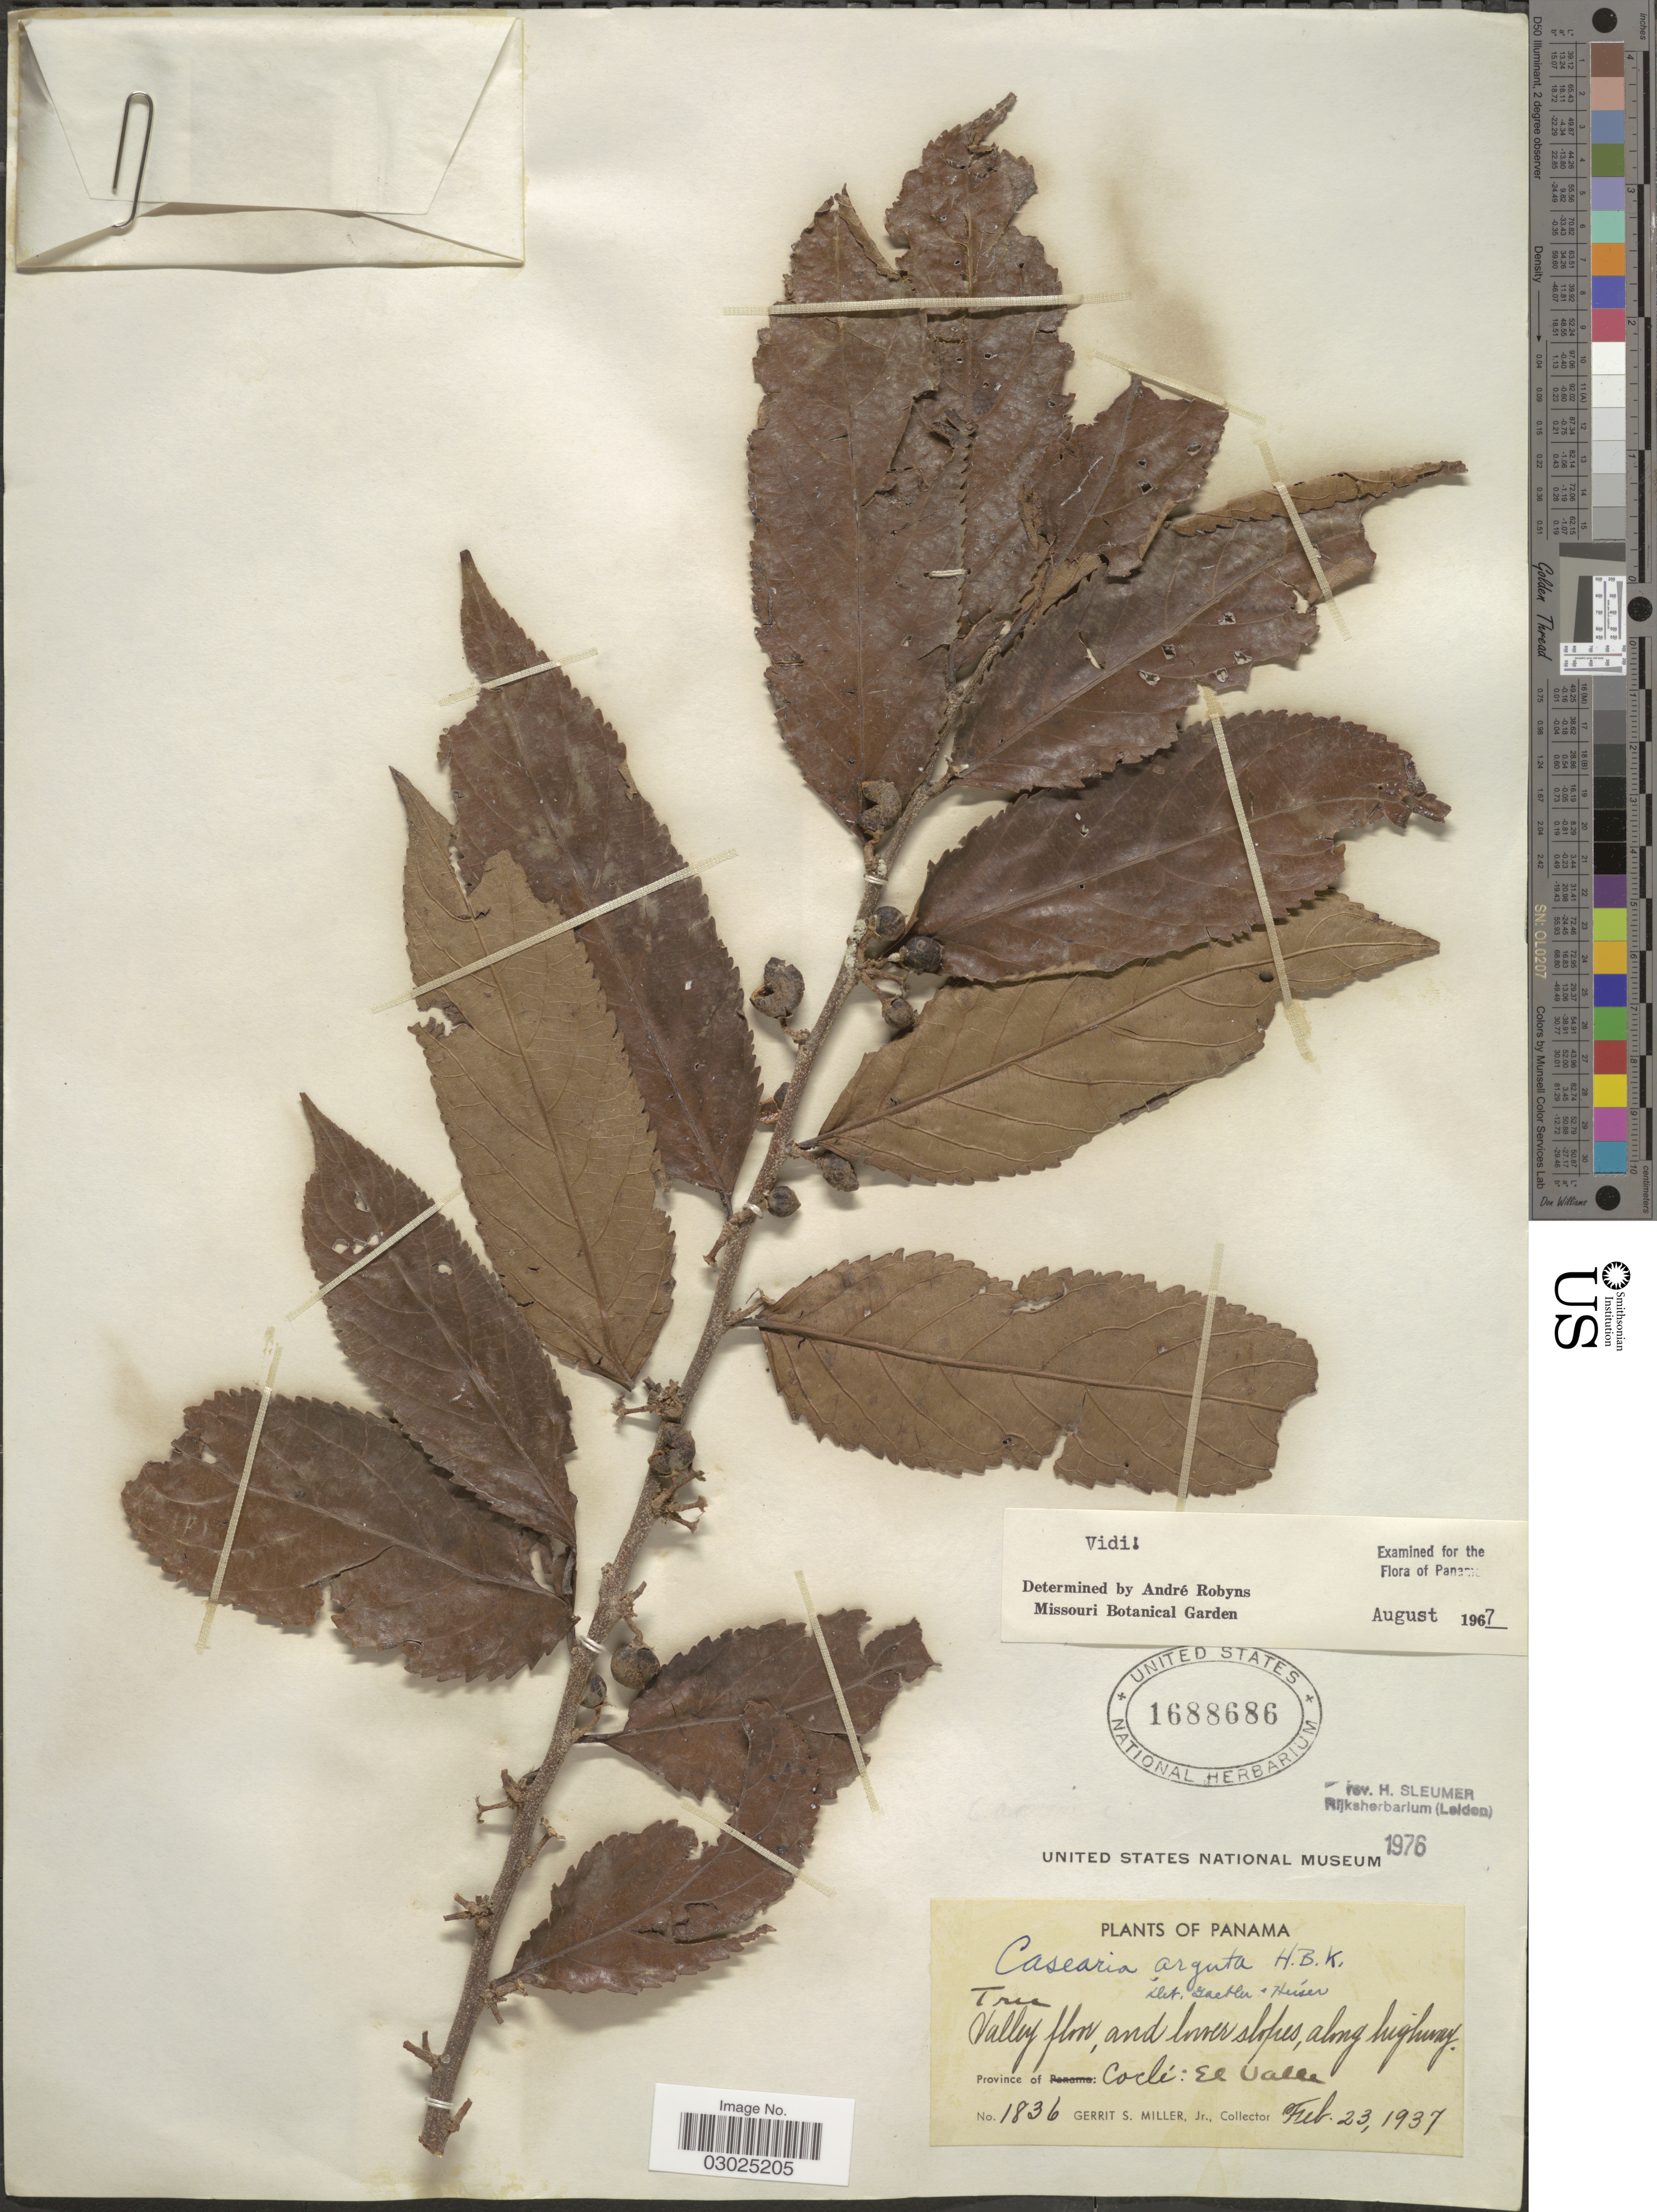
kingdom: Plantae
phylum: Tracheophyta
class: Magnoliopsida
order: Malpighiales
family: Salicaceae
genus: Casearia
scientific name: Casearia arguta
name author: Kunth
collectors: G. S. Miller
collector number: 1836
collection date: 1937-02-23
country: Panama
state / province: Coclé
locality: Valley floor, and lower slopes, along highway. El Valle.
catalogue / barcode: US 1688686